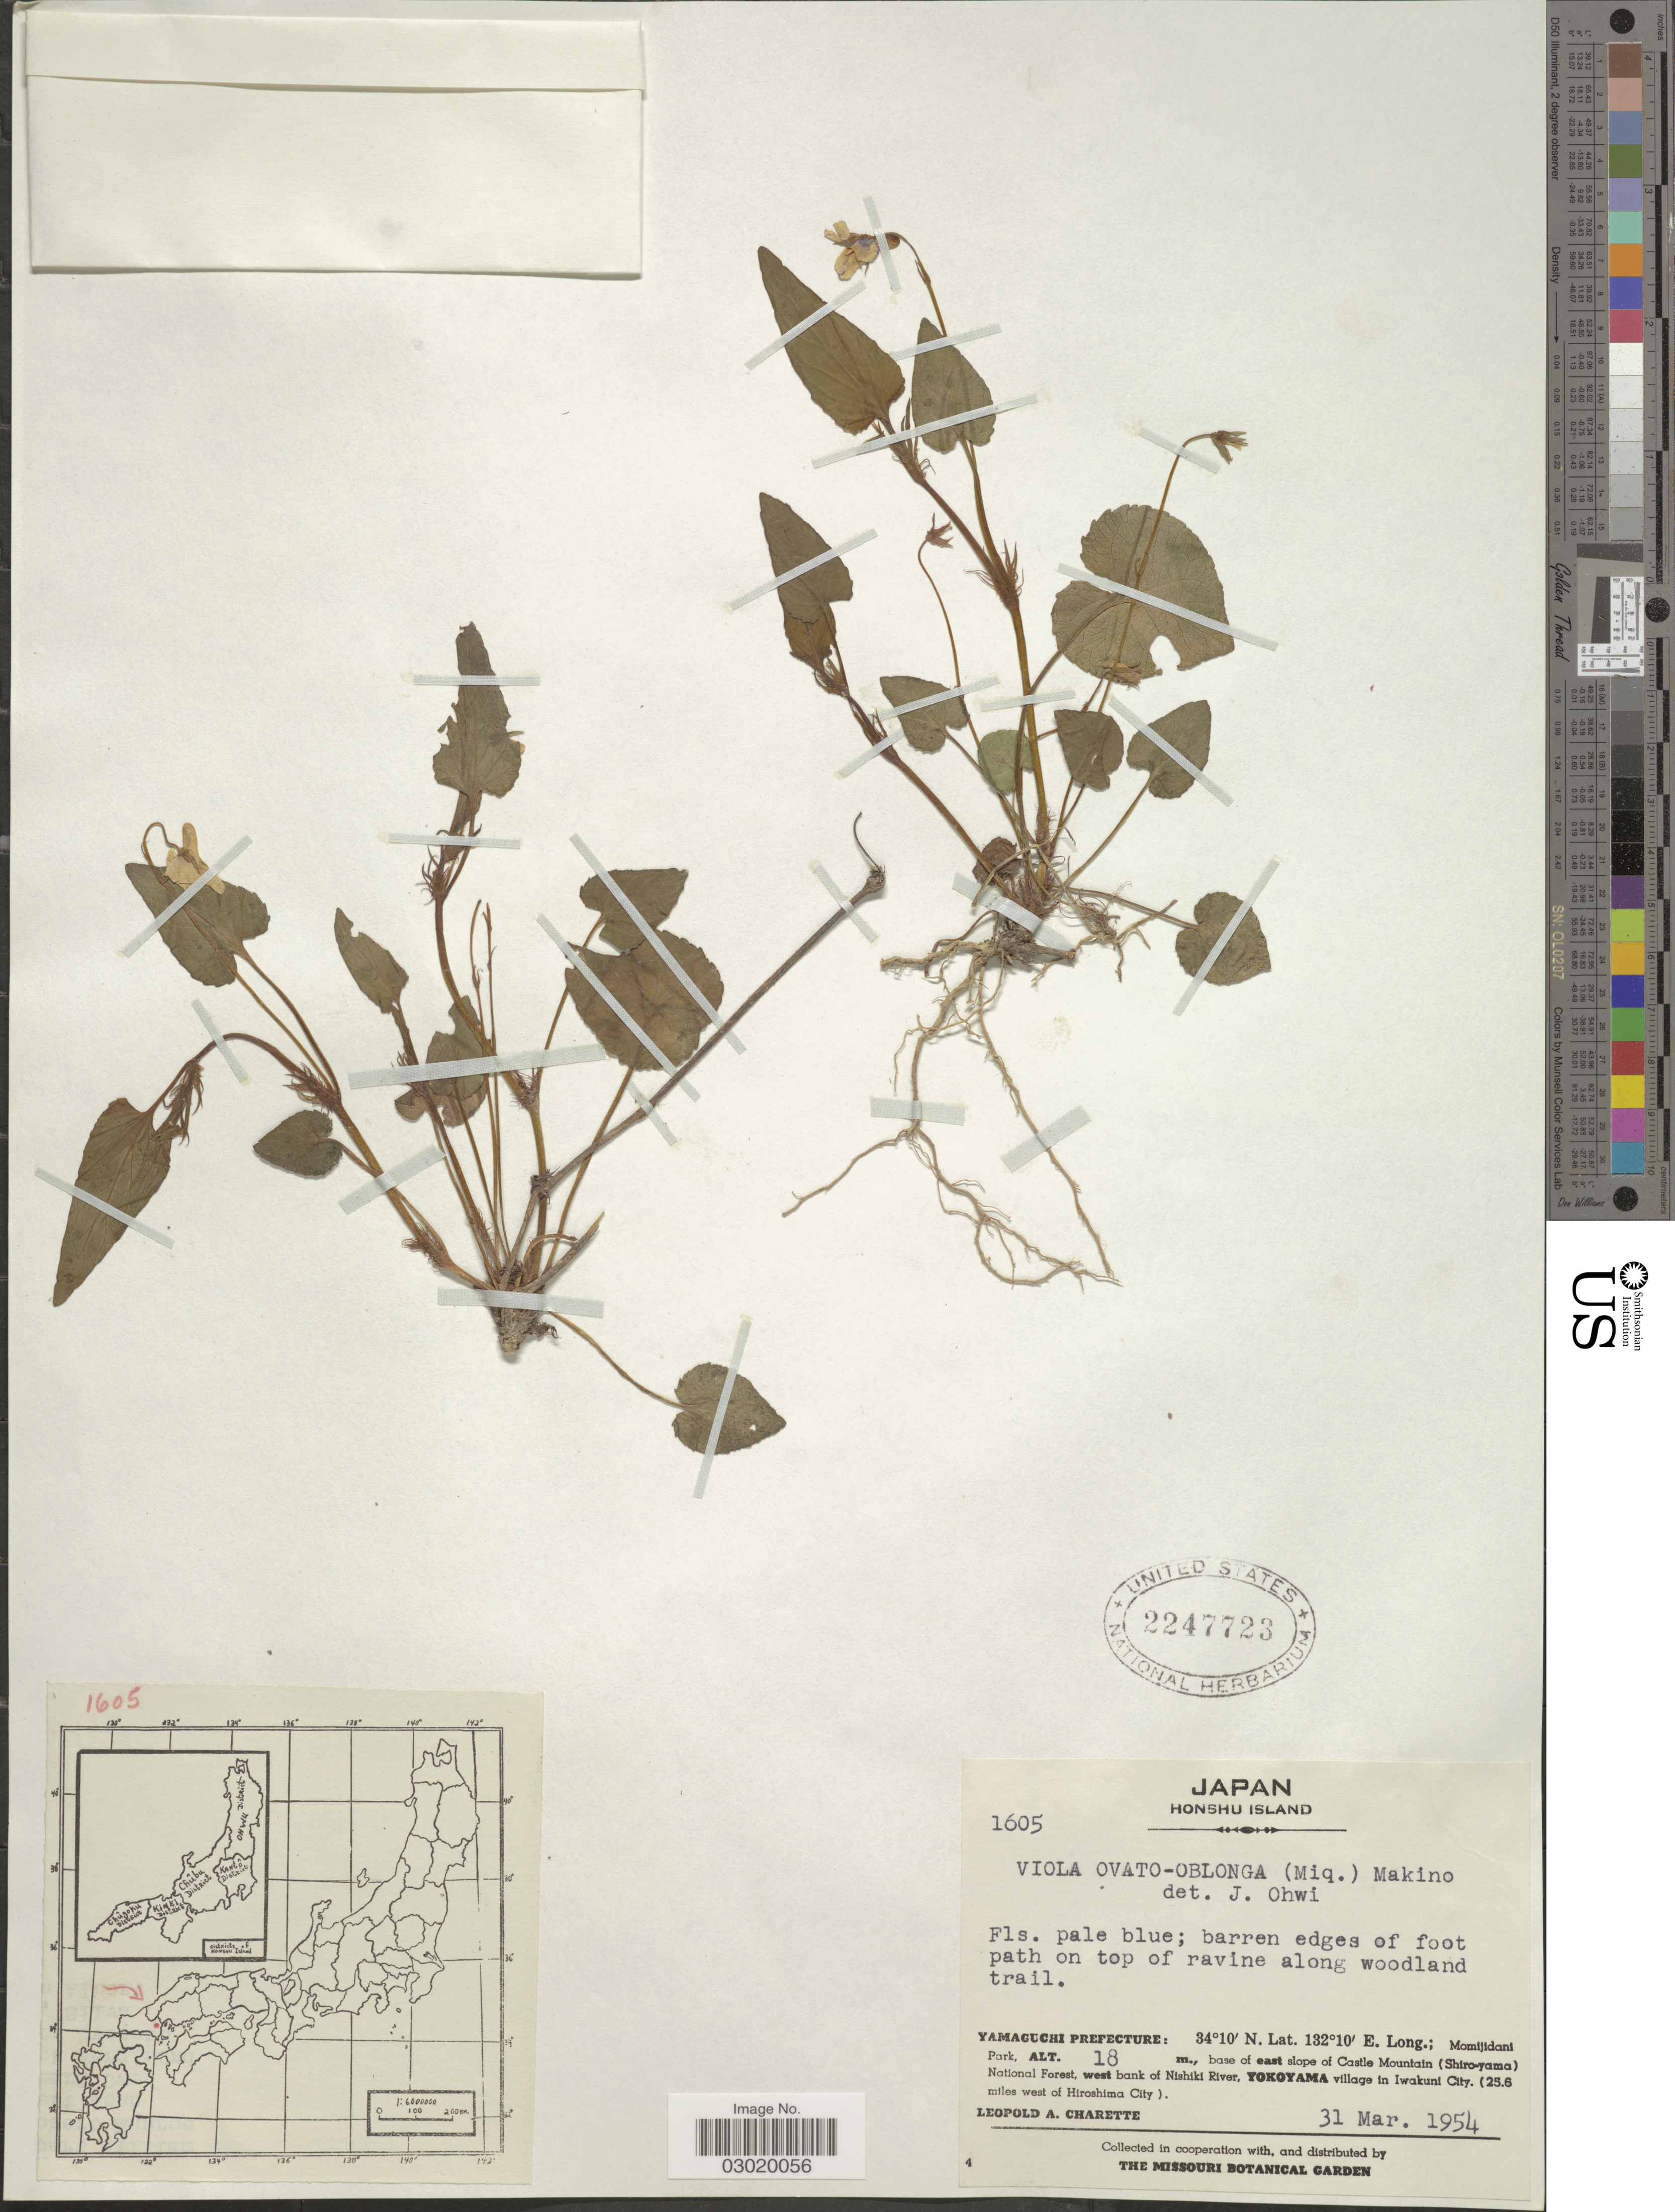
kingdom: Plantae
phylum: Tracheophyta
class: Magnoliopsida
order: Malpighiales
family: Violaceae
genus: Viola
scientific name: Viola ovato-oblonga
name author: Makino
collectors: L. A. Charette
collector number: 1605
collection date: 1954-03-31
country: Japan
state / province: Yamaguti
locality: Honshu Island. Yamaguchi Prefecture; Momijidani Park, base of east slope of Castle Mountain (Shiro-yama) National Forest, west bank of Nishiki River, Yokoyama village in Iwakuni City. (25.6 miles west of Hiroshima City).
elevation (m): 18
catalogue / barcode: US 2247723